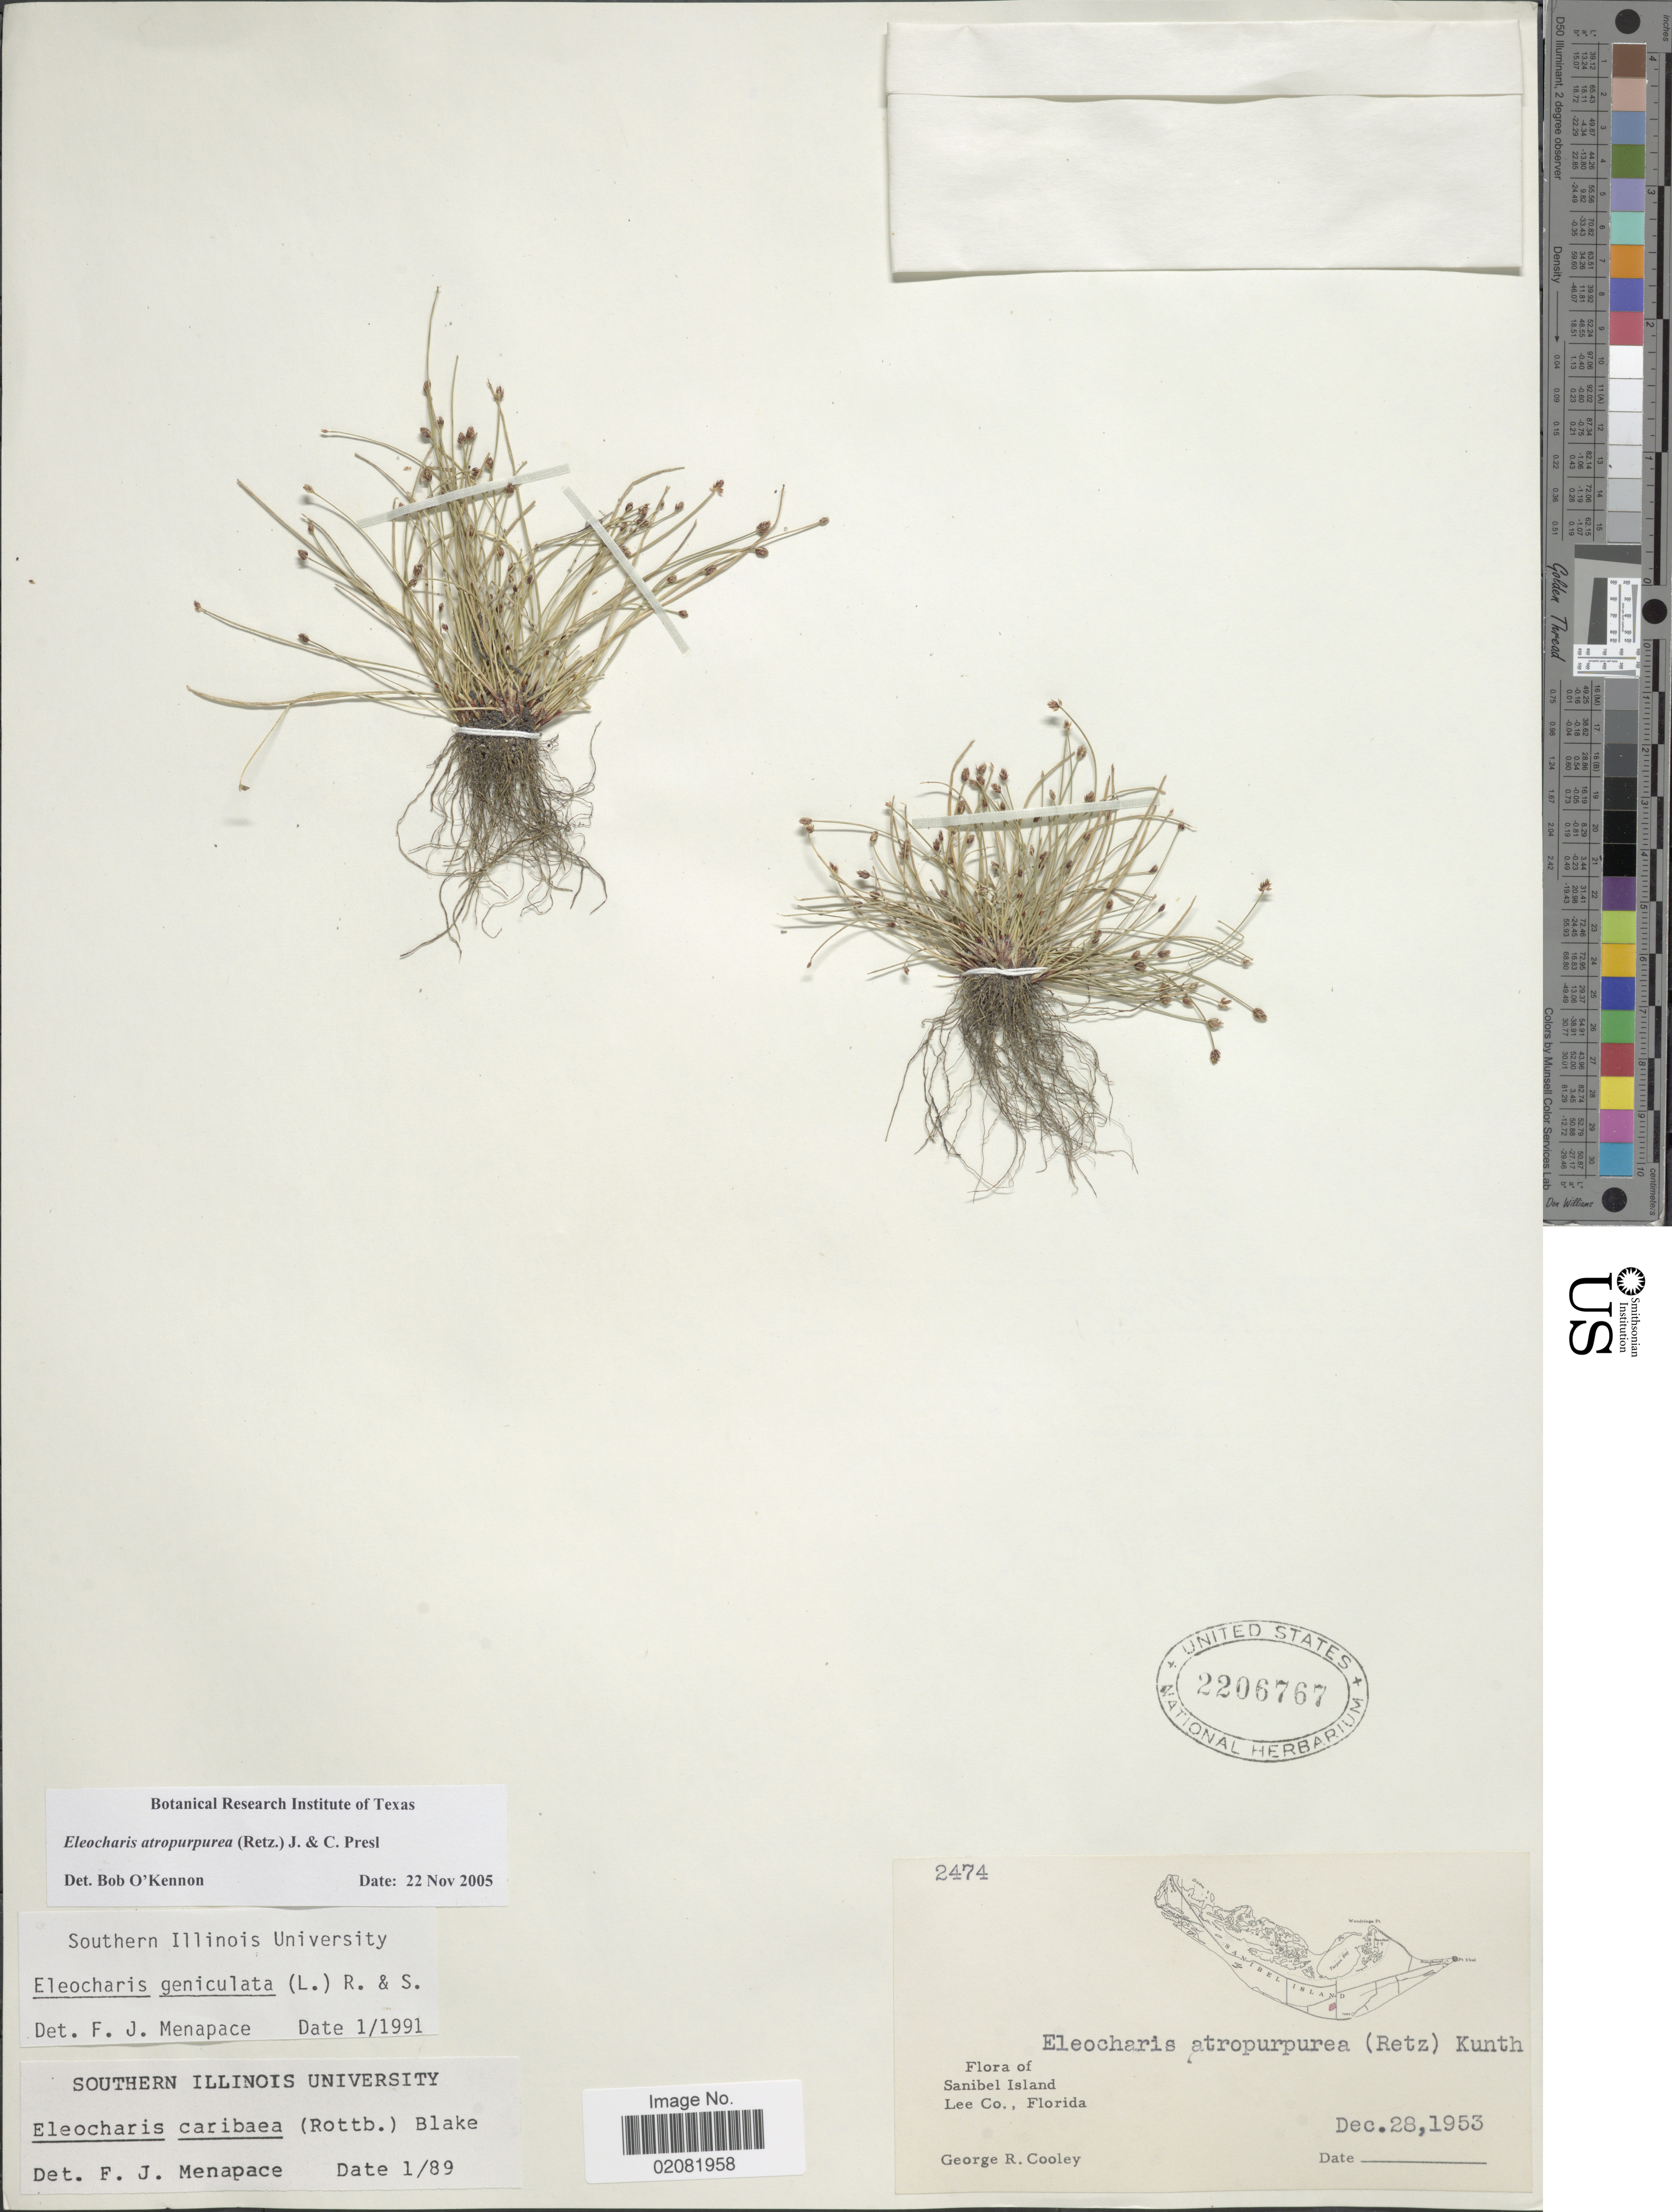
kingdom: Plantae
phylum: Tracheophyta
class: Liliopsida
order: Poales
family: Cyperaceae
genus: Eleocharis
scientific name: Eleocharis atropurpurea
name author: (Retz.) J. Presl & C. Presl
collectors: G. R. Cooley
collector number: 2474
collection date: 1953-12-28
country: United States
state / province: Florida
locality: Sanibel Island, Lee Co.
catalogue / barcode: US 2206767